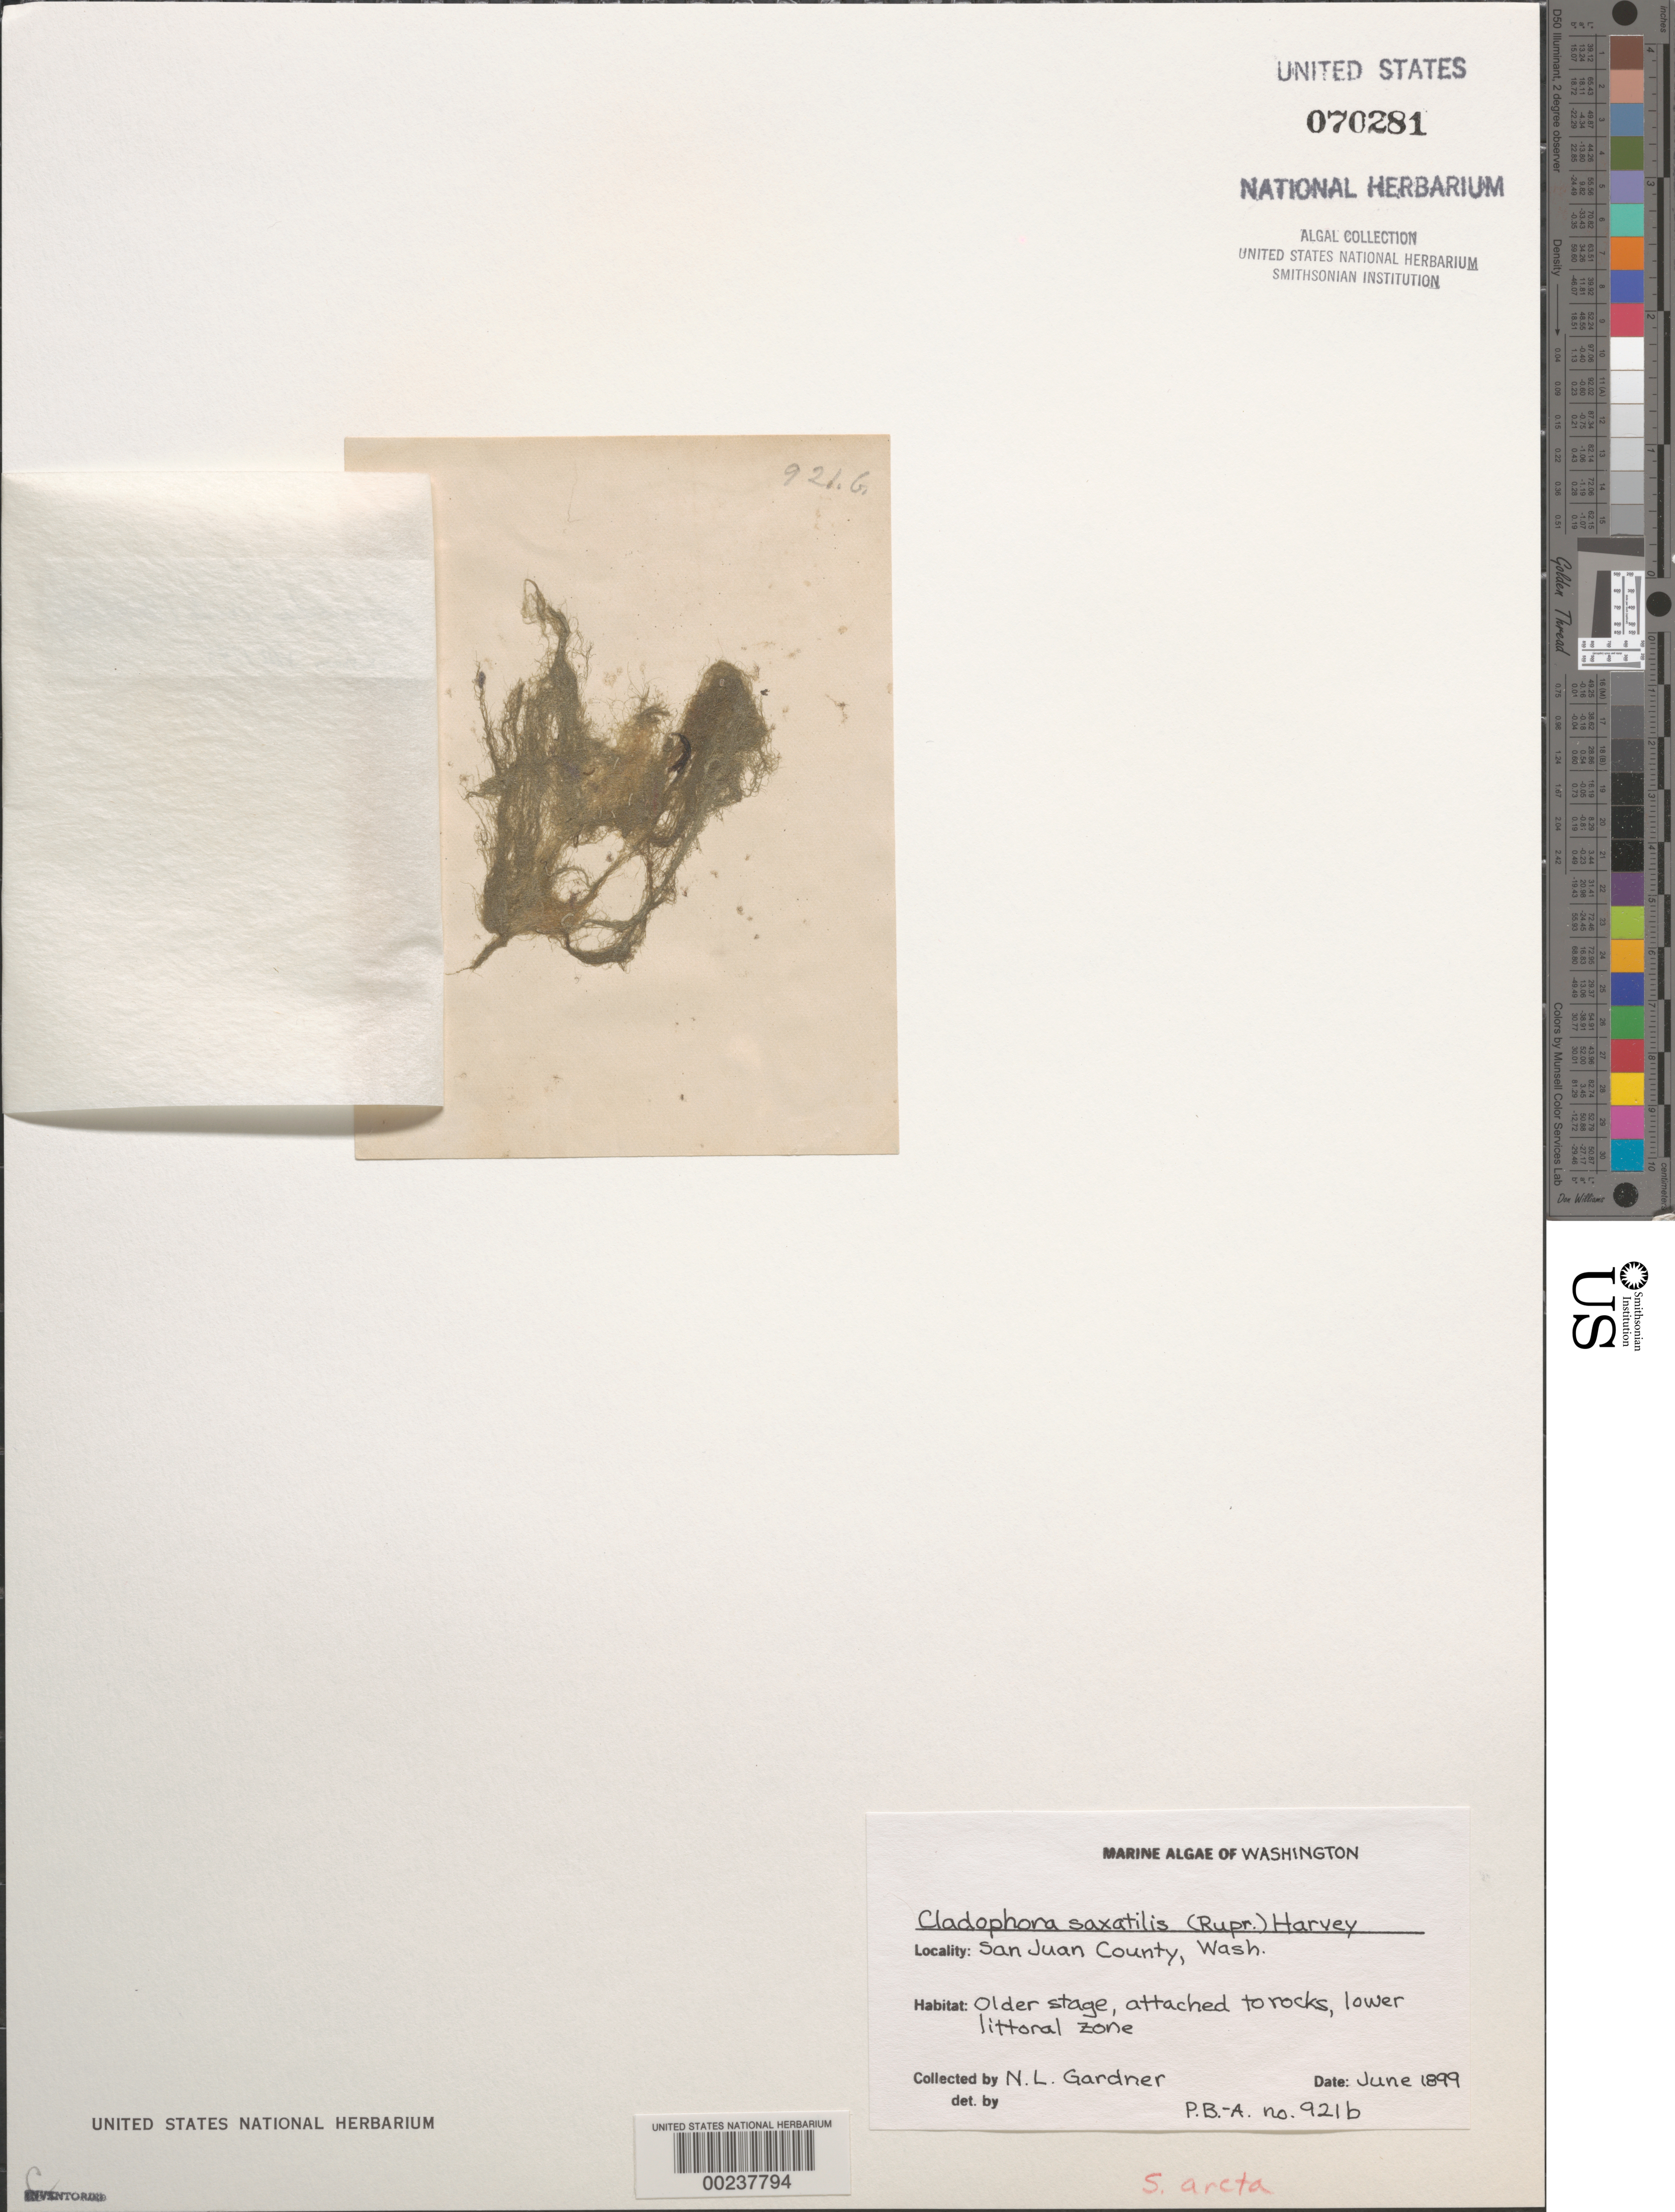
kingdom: Plantae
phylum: Chlorophyta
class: Ulvophyceae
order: Ulotrichales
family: Ulotrichaceae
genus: Acrosiphonia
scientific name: Acrosiphonia arcta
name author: (Dillwyn) Gain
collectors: N. Gardner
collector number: PB-A 921b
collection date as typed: Jun 1899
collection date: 1899-06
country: United States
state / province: Washington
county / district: San Juan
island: San Juan Islands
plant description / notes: Collins, Holden & Setchell, Phycotheca Boreali-Americana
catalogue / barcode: US 70281